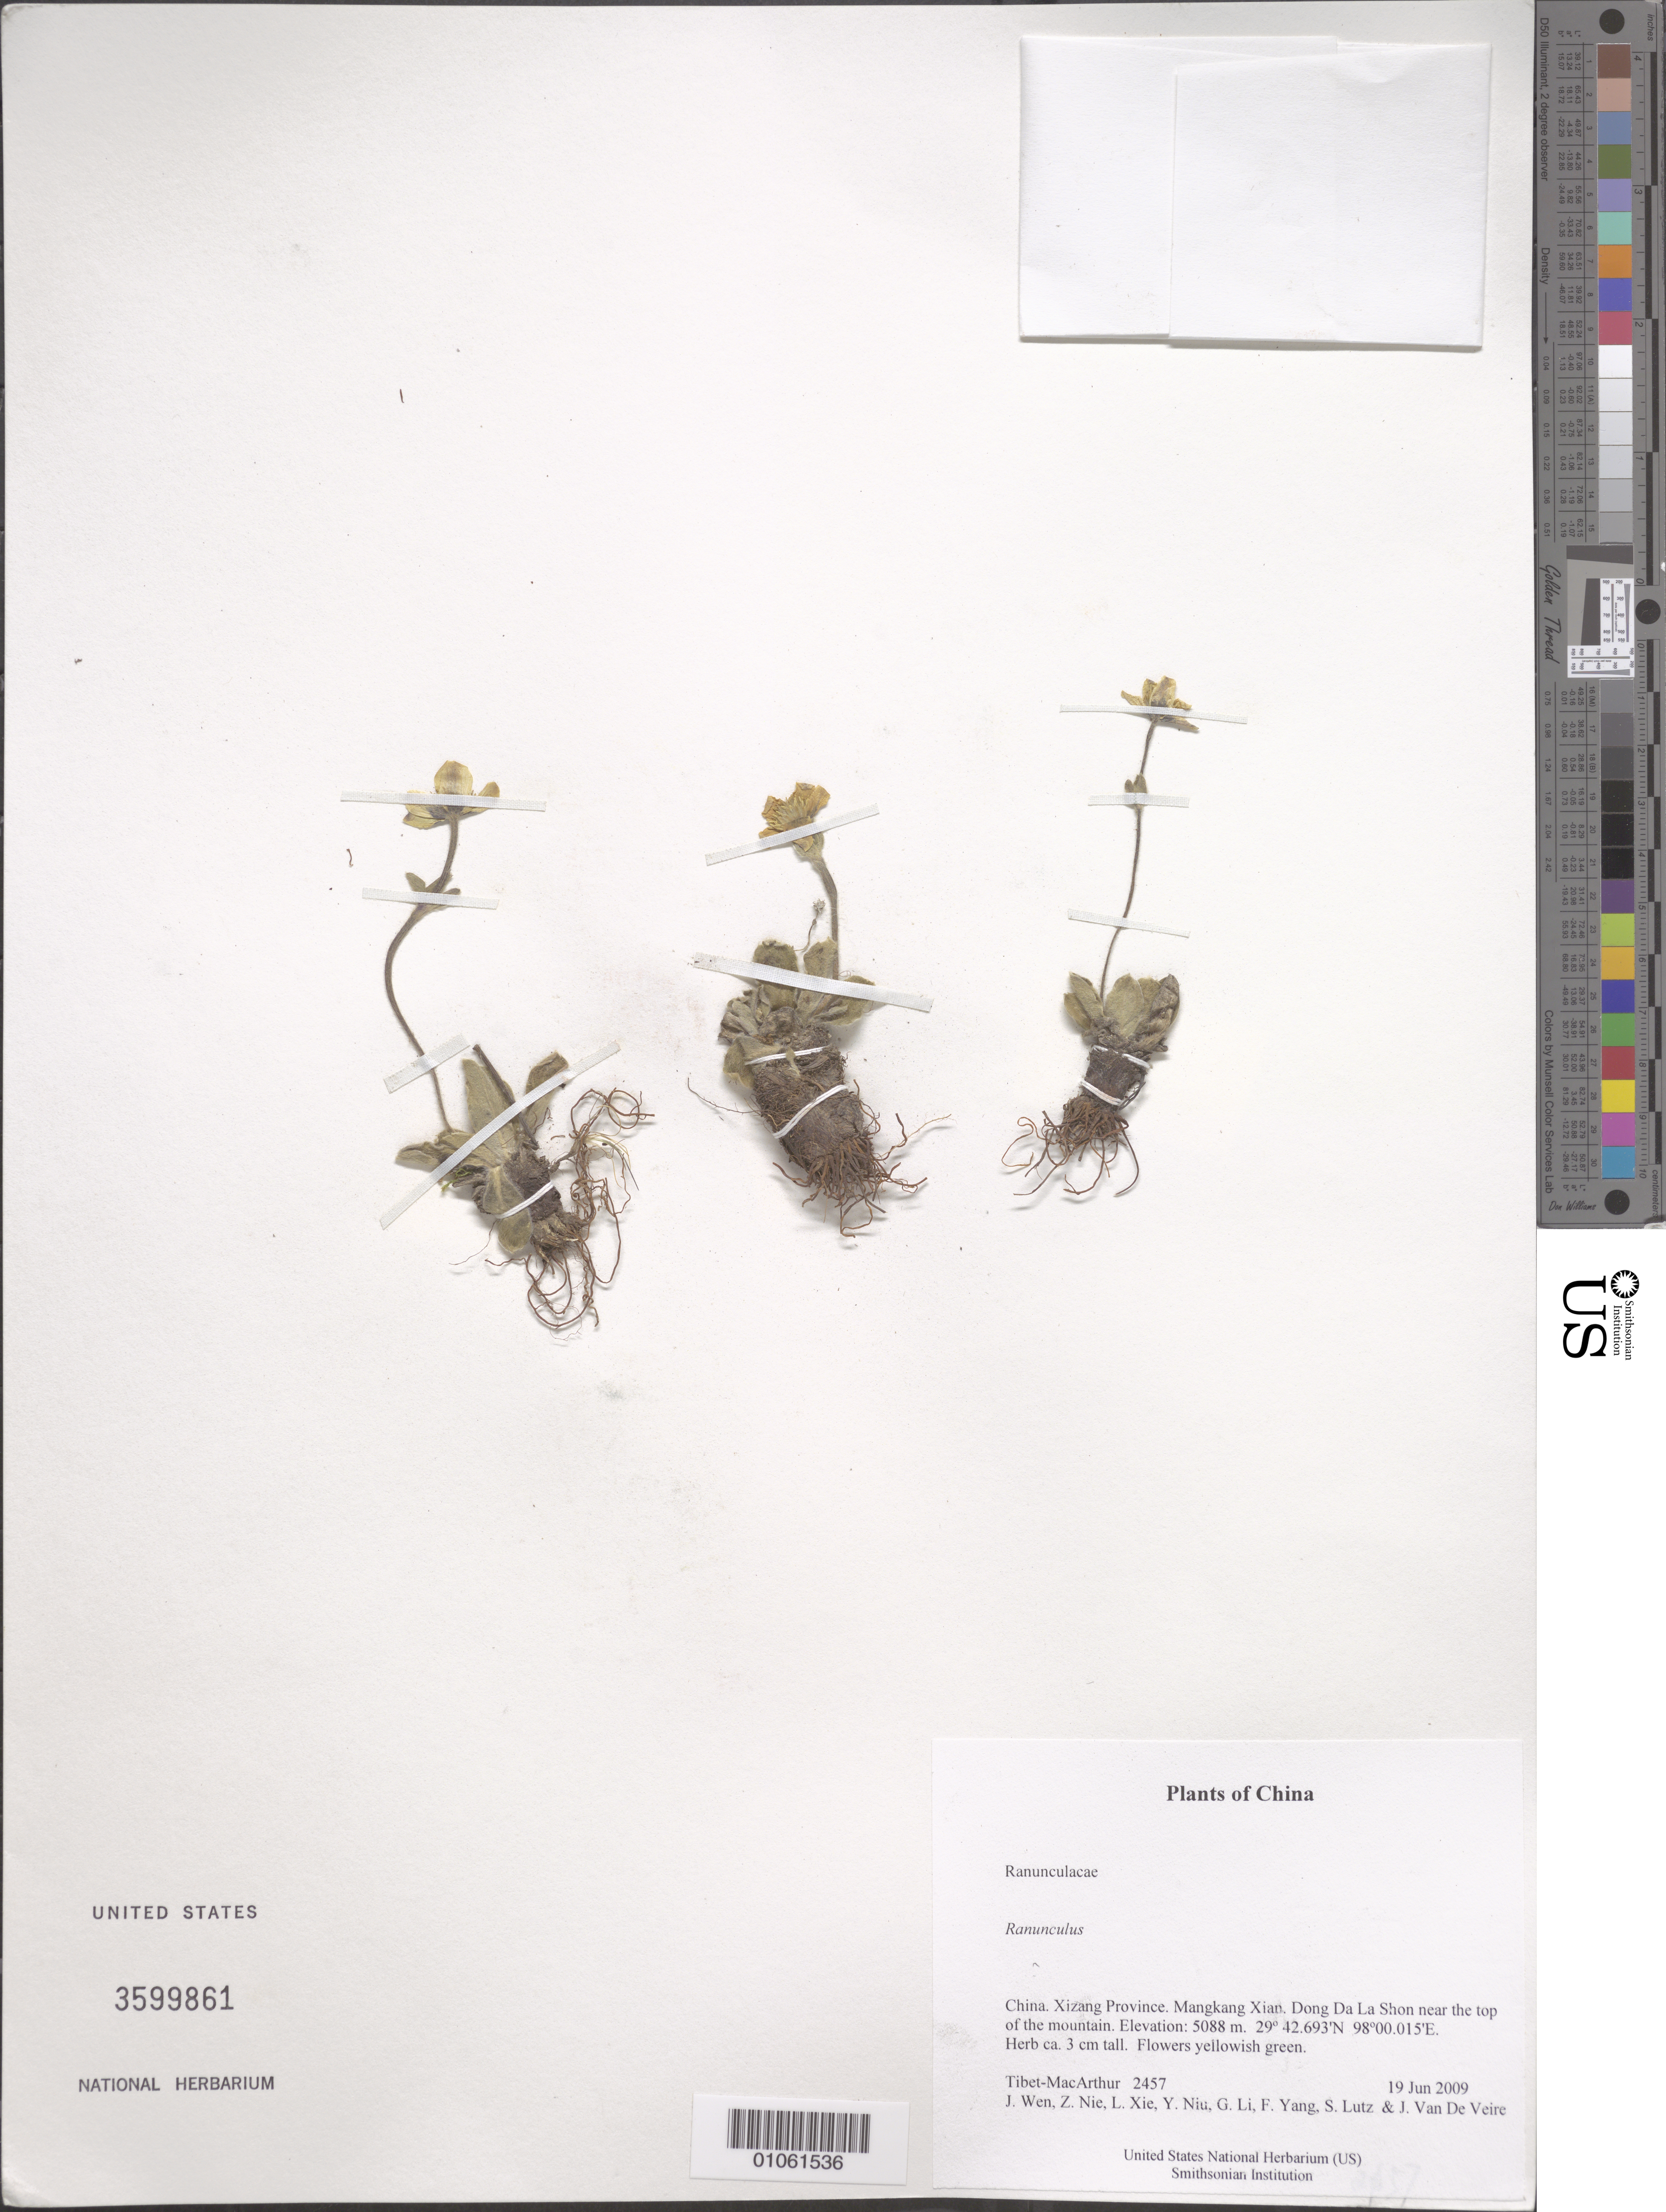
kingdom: Plantae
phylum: Tracheophyta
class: Magnoliopsida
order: Ranunculales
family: Ranunculaceae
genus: Ranunculus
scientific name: Ranunculus sp.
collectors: Tibet-MacArthur, J. Wen, Z. Nie, L. Xie, Y. Niu, G. Li, F. Yang, S. Lutz & J. Van De Veire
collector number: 2457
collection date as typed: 19 Jun 2009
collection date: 2009-06-19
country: China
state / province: Xizang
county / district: Mangkang Xian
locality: Dong Da La Shon near the top of the mountain.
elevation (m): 5088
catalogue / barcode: US 3599861